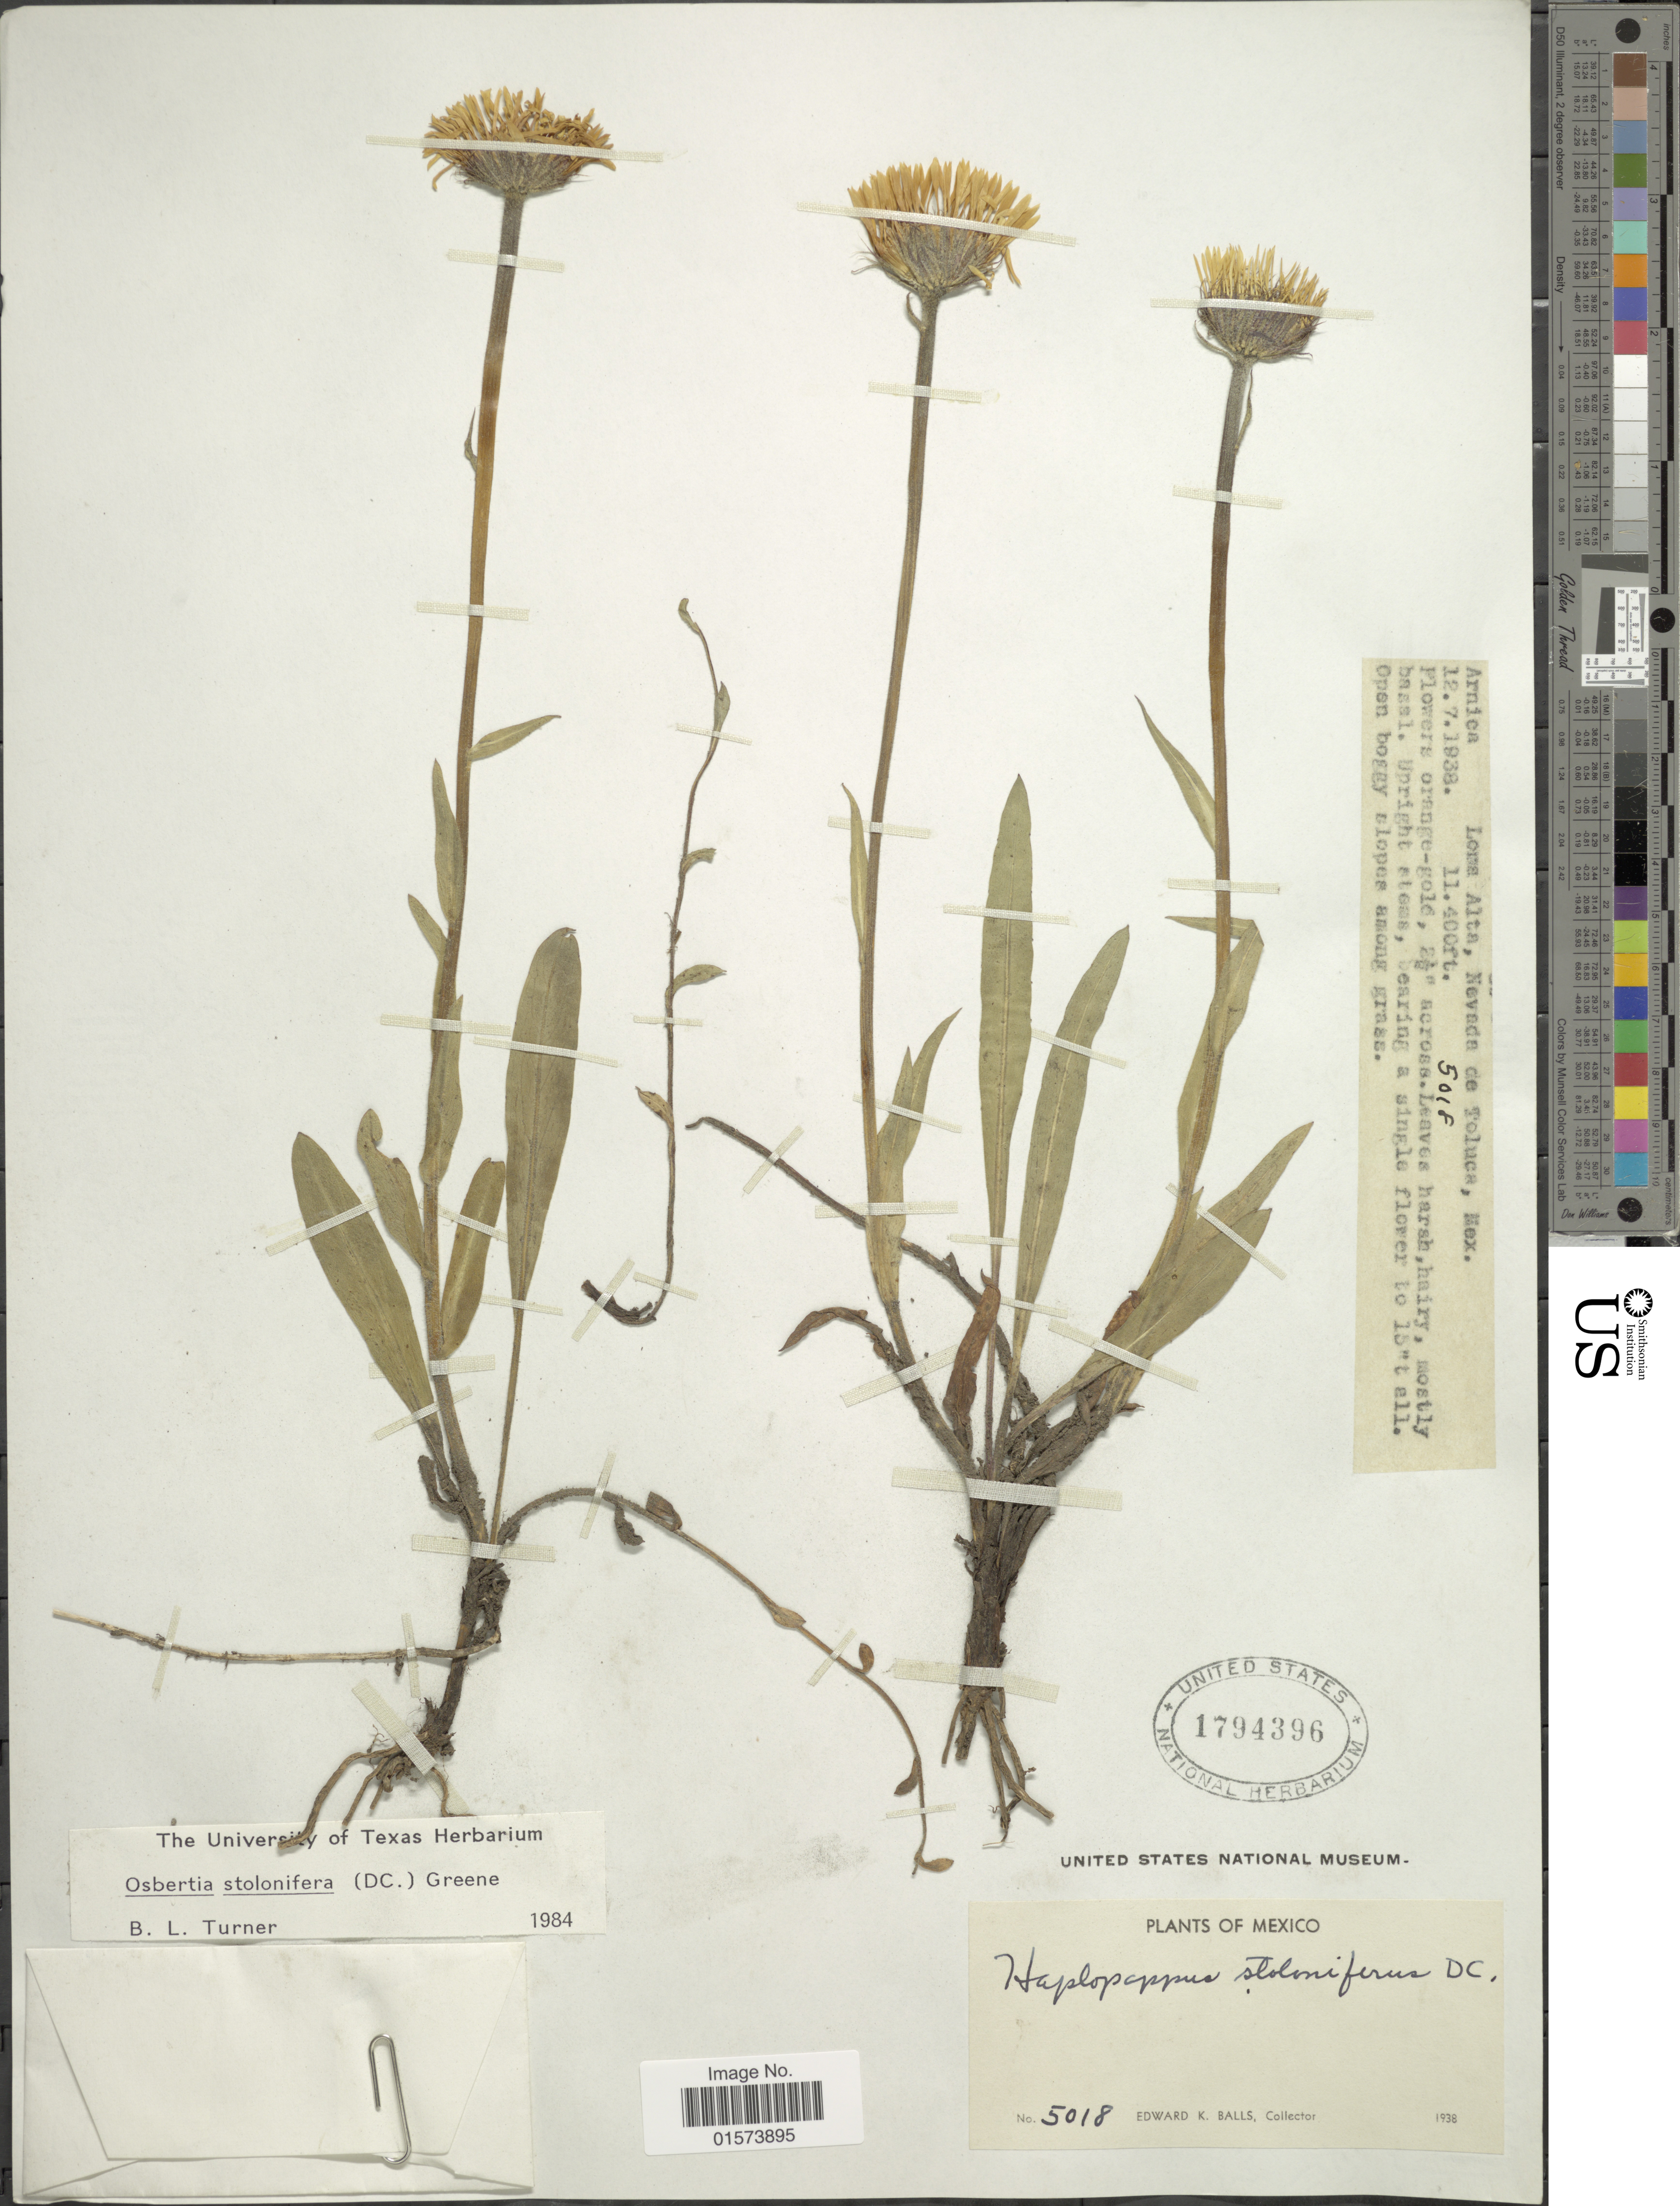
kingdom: Plantae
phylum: Tracheophyta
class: Magnoliopsida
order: Asterales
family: Asteraceae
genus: Osbertia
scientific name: Osbertia stolonifera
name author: (DC.) Greene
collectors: E. K. Balls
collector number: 5018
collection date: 1938-07-12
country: Mexico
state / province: México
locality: Loma Alta, Nevada de Toluca, open boggy slopes among grass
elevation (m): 3475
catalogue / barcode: US 1794396